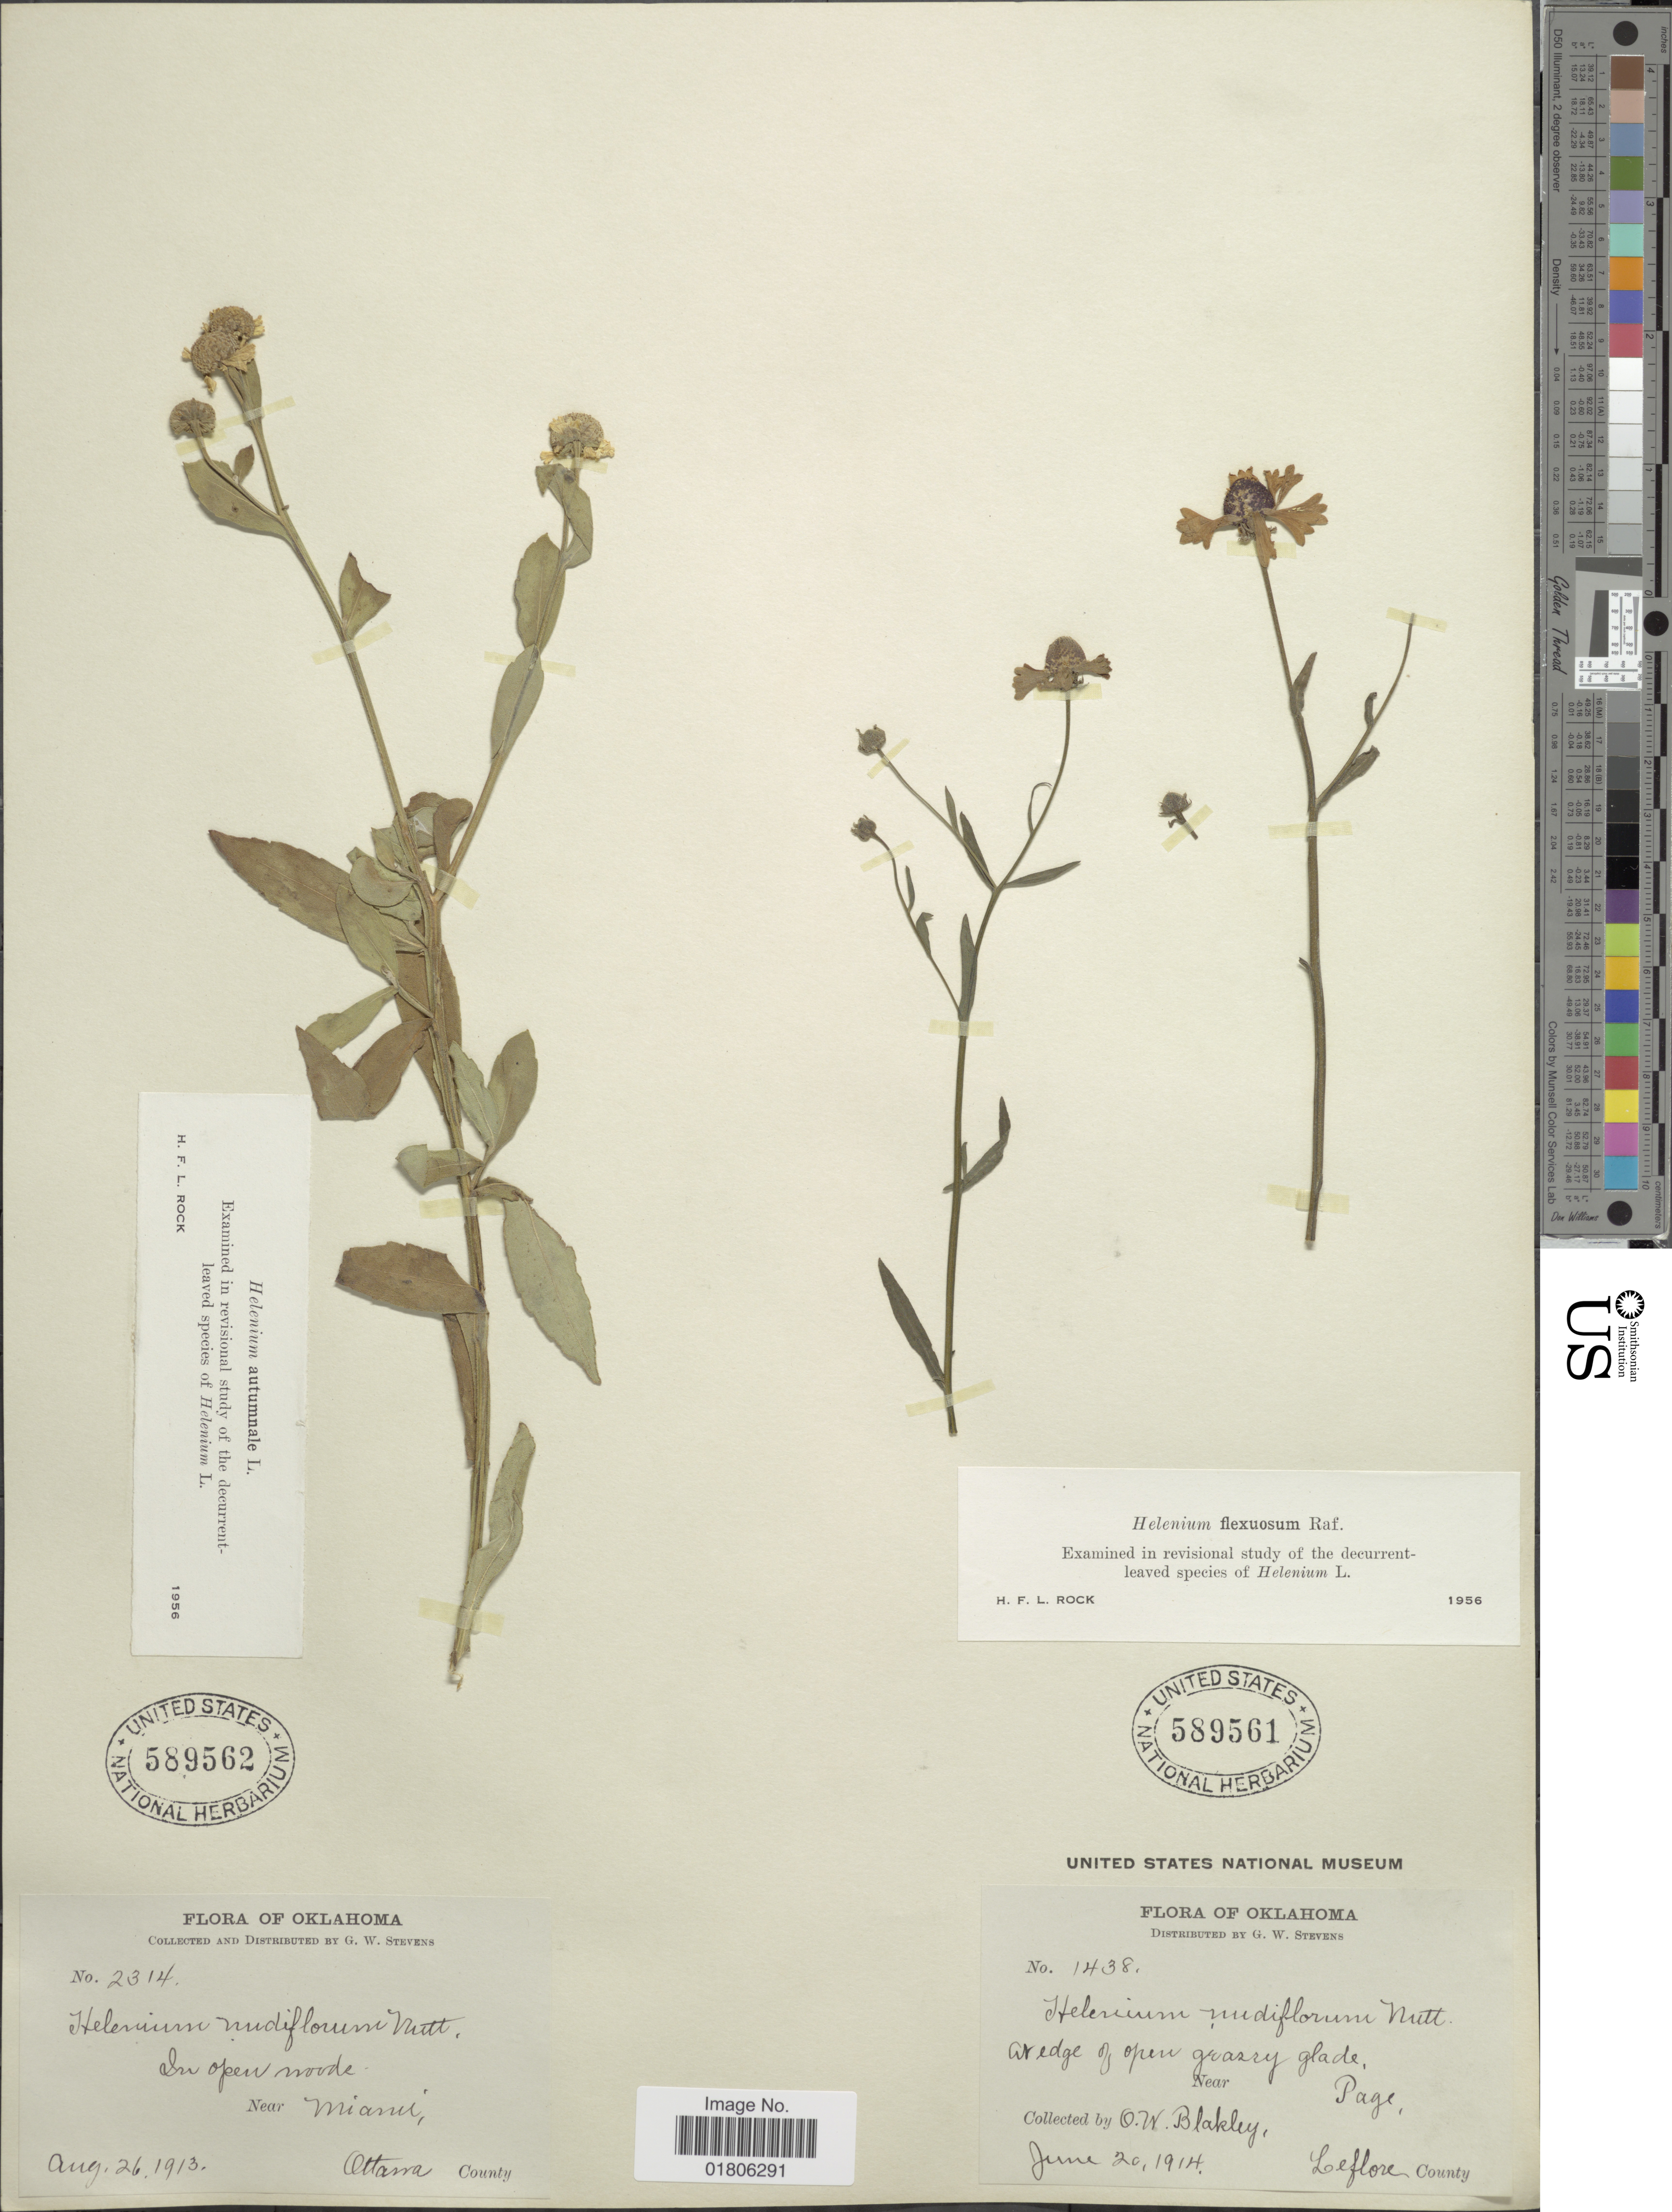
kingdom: Plantae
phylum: Tracheophyta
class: Magnoliopsida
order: Asterales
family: Asteraceae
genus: Helenium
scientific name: Helenium flexuosum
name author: Raf.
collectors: O. Blakley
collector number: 1438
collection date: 1914-06-20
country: United States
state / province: Oklahoma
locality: Near Page, Le Flore County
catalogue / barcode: US 589561-2